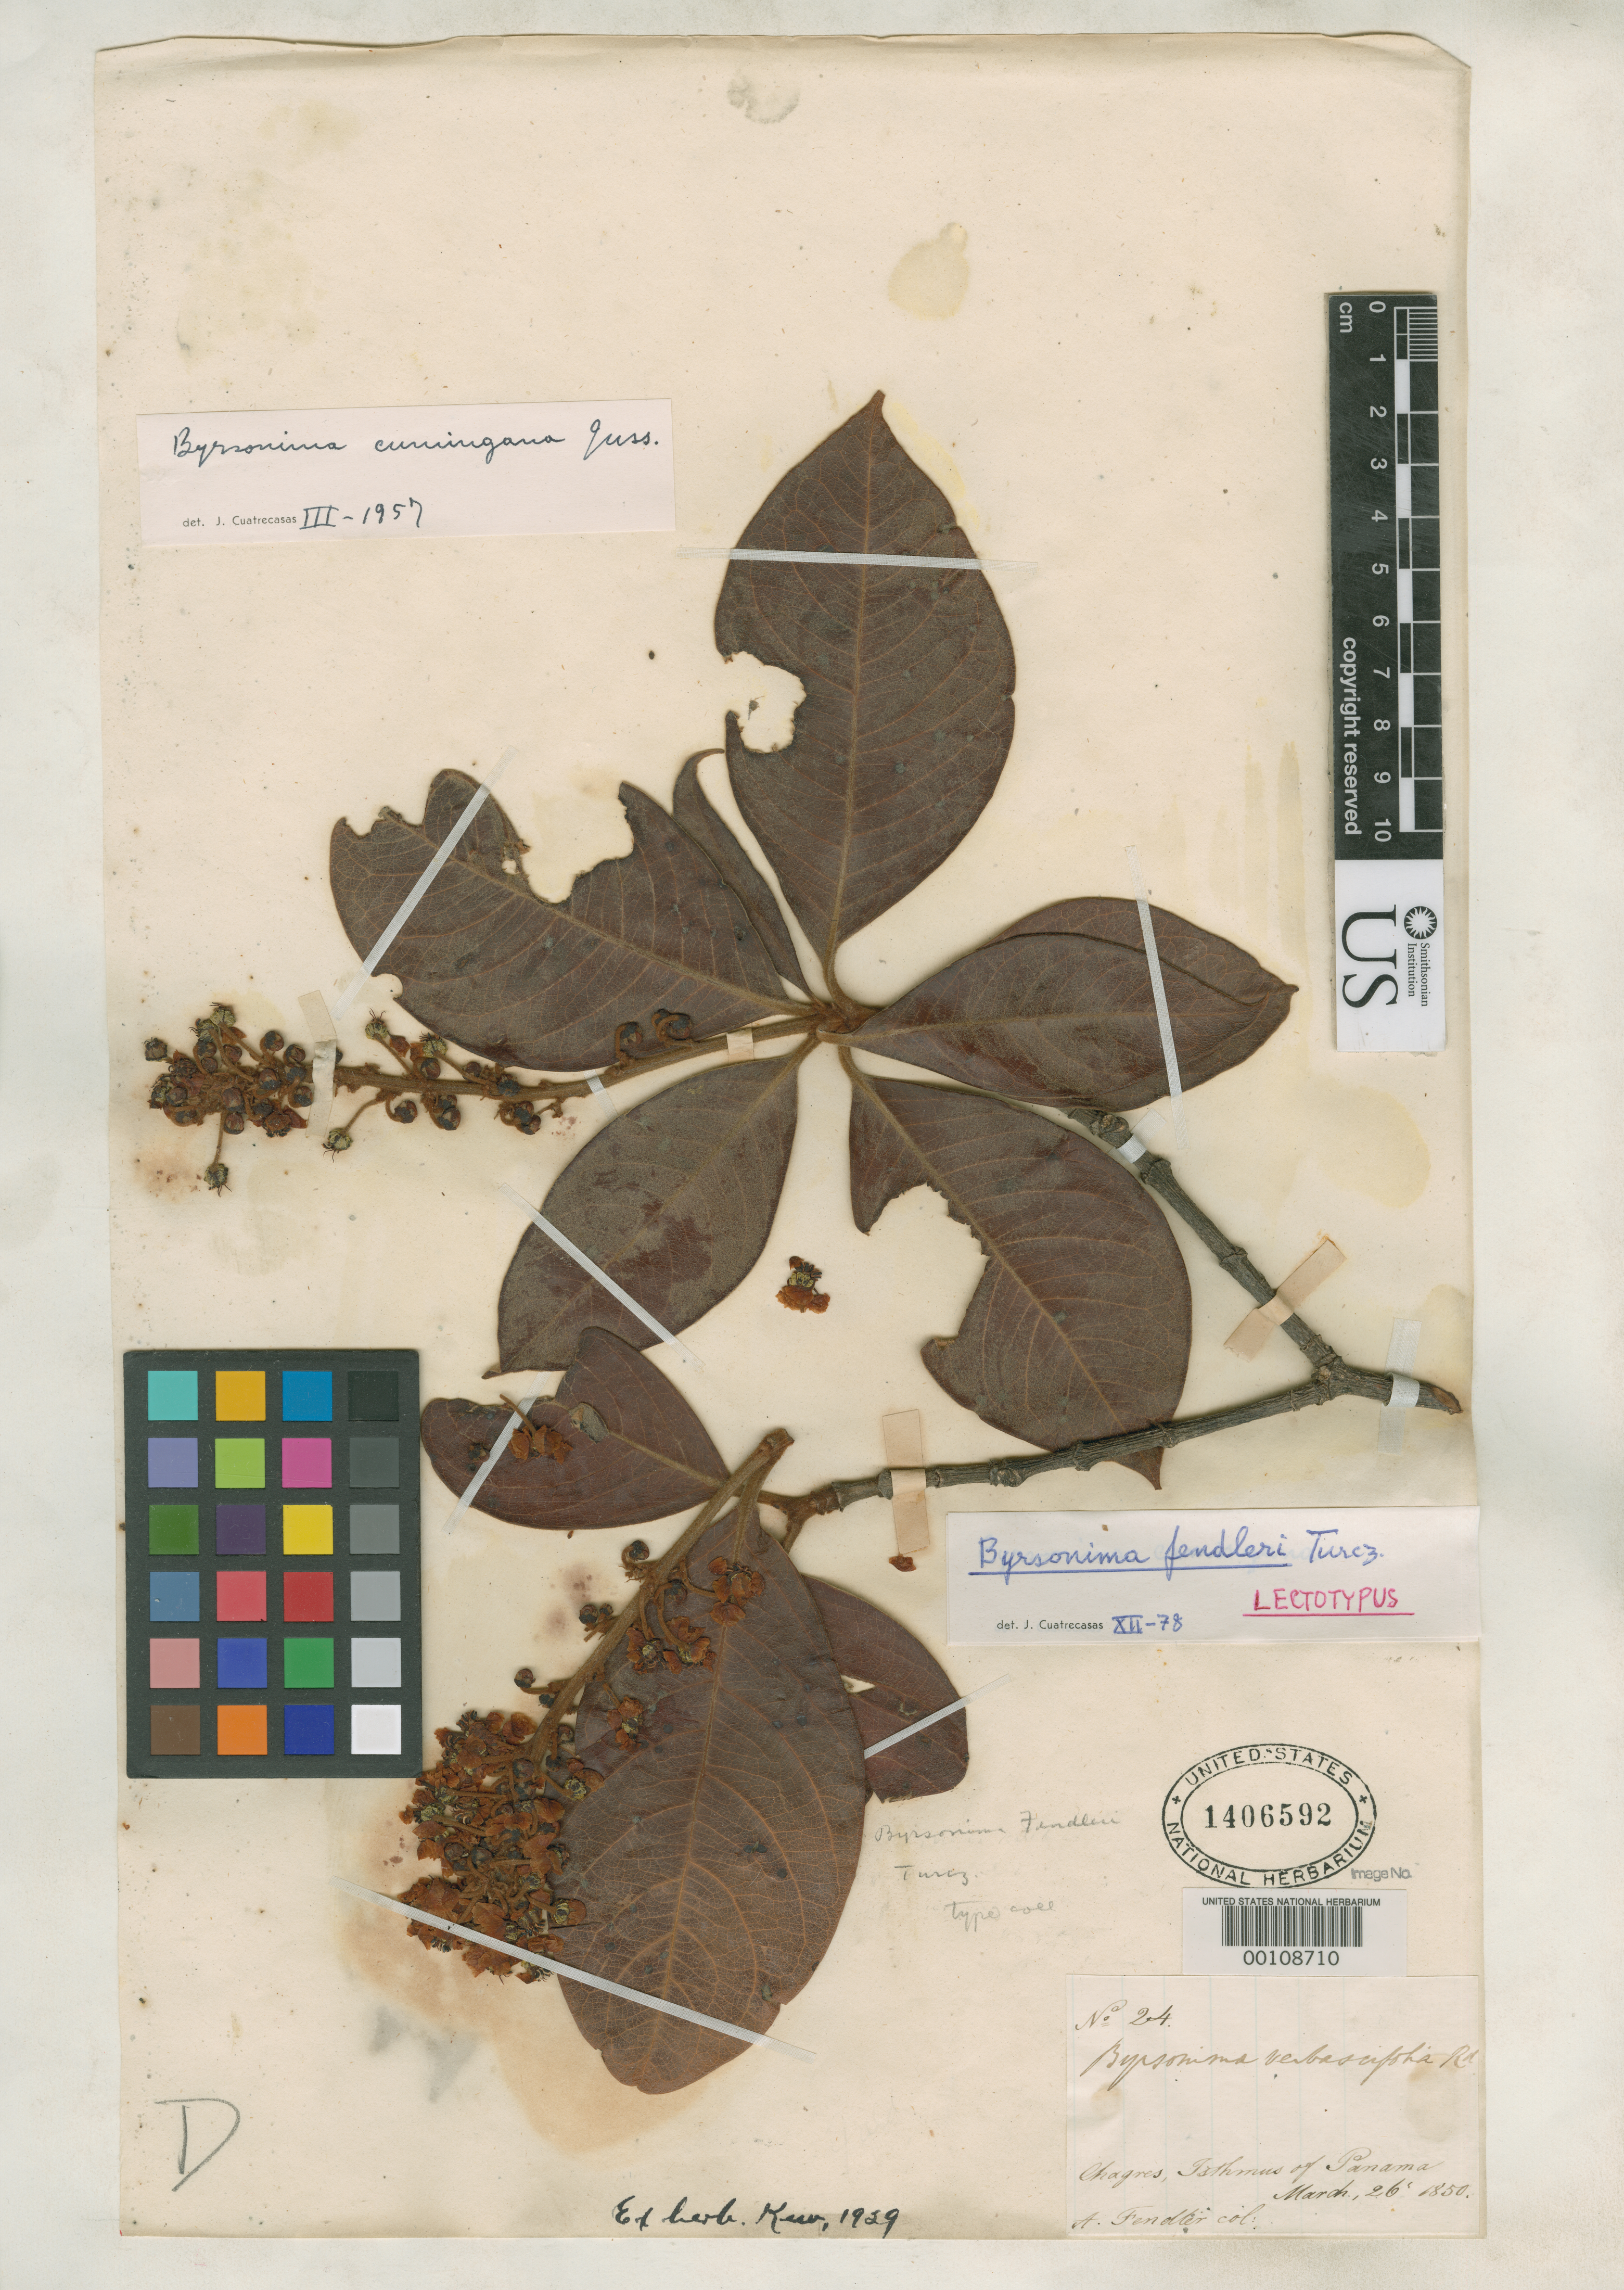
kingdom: Plantae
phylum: Tracheophyta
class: Magnoliopsida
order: Malpighiales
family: Malpighiaceae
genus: Byrsonima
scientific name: Byrsonima fendleri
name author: Turcz.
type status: Isotype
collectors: A. Fendler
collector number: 24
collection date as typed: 26 Mar 1850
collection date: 1850-03-26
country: Panama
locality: Chargres, Isthmus of Panama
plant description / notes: Specimen annotated as "lectotypus" by J. Cuatrecasas; lectotypification apparently not published.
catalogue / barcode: US 1406592